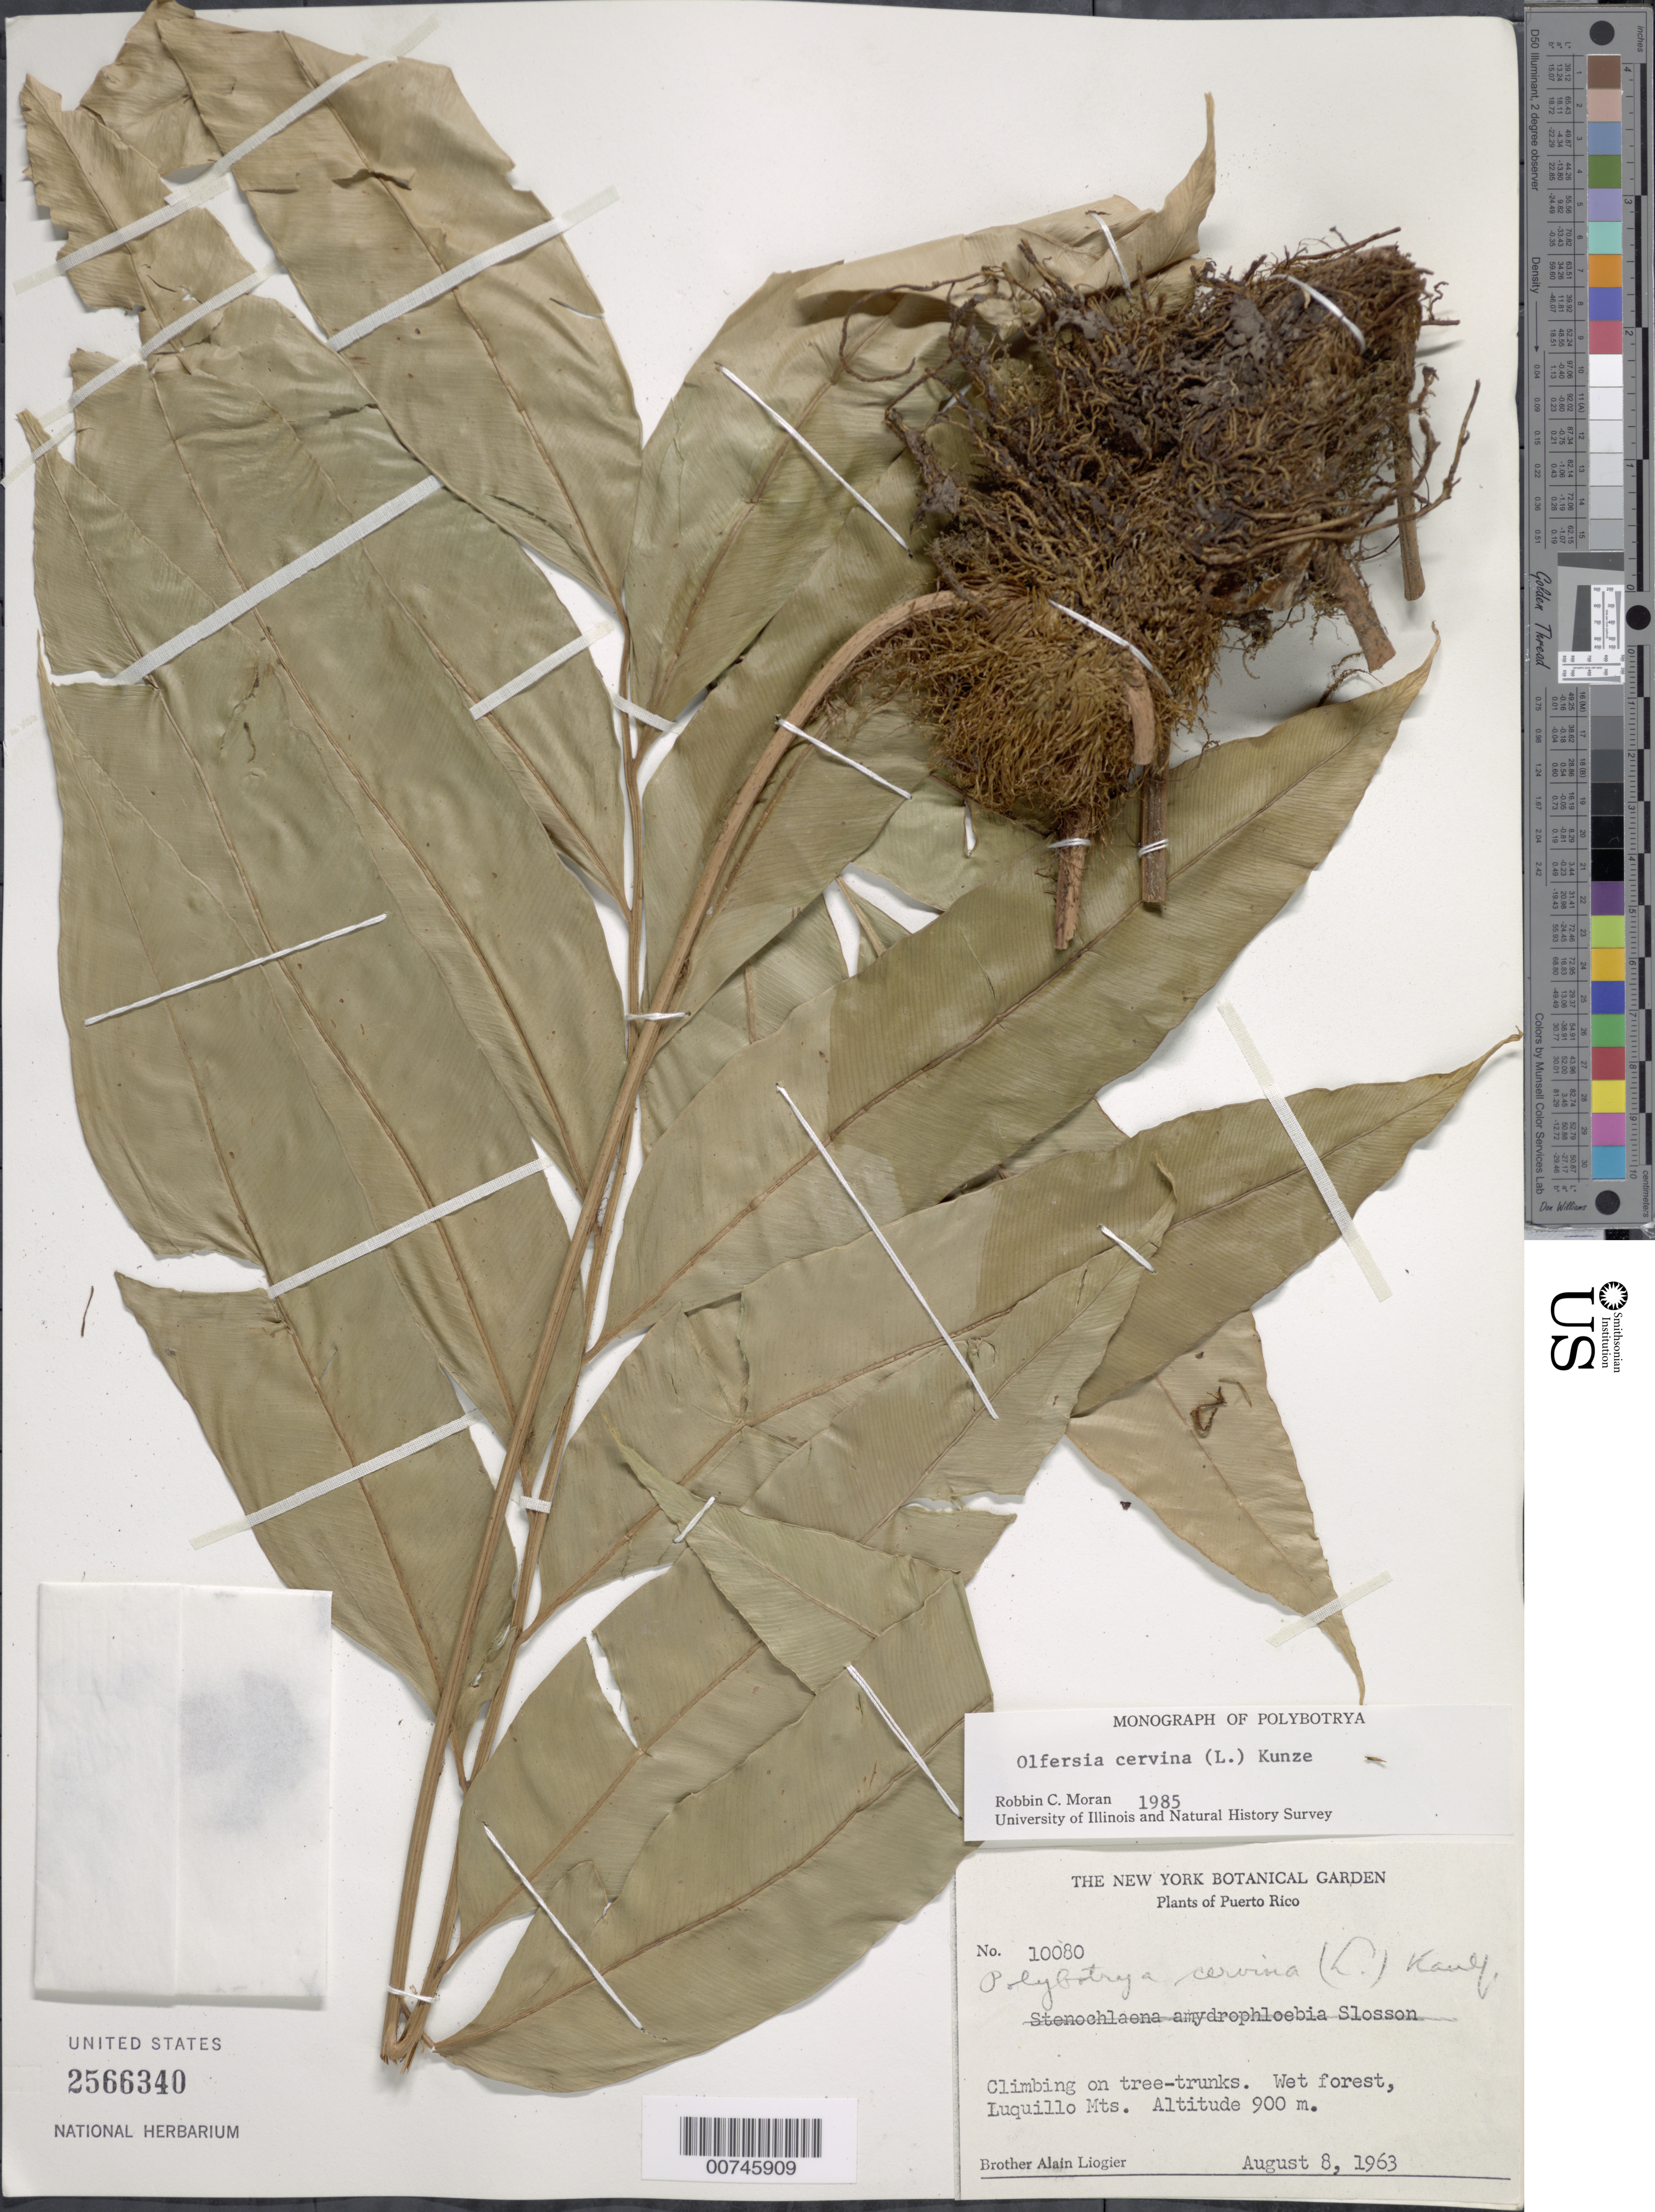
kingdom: Plantae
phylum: Tracheophyta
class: Polypodiopsida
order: Polypodiales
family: Dryopteridaceae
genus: Olfersia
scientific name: Olfersia cervina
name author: (L.) Kunze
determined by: Moran, R. C.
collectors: A. H. Liogier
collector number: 10080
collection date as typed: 08 Aug 1963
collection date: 1963-08-08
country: Puerto Rico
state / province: Luquillo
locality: Luquillo Mountains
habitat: Climbing on tree-trunks. Wet forest.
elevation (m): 900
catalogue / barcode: US 2566340